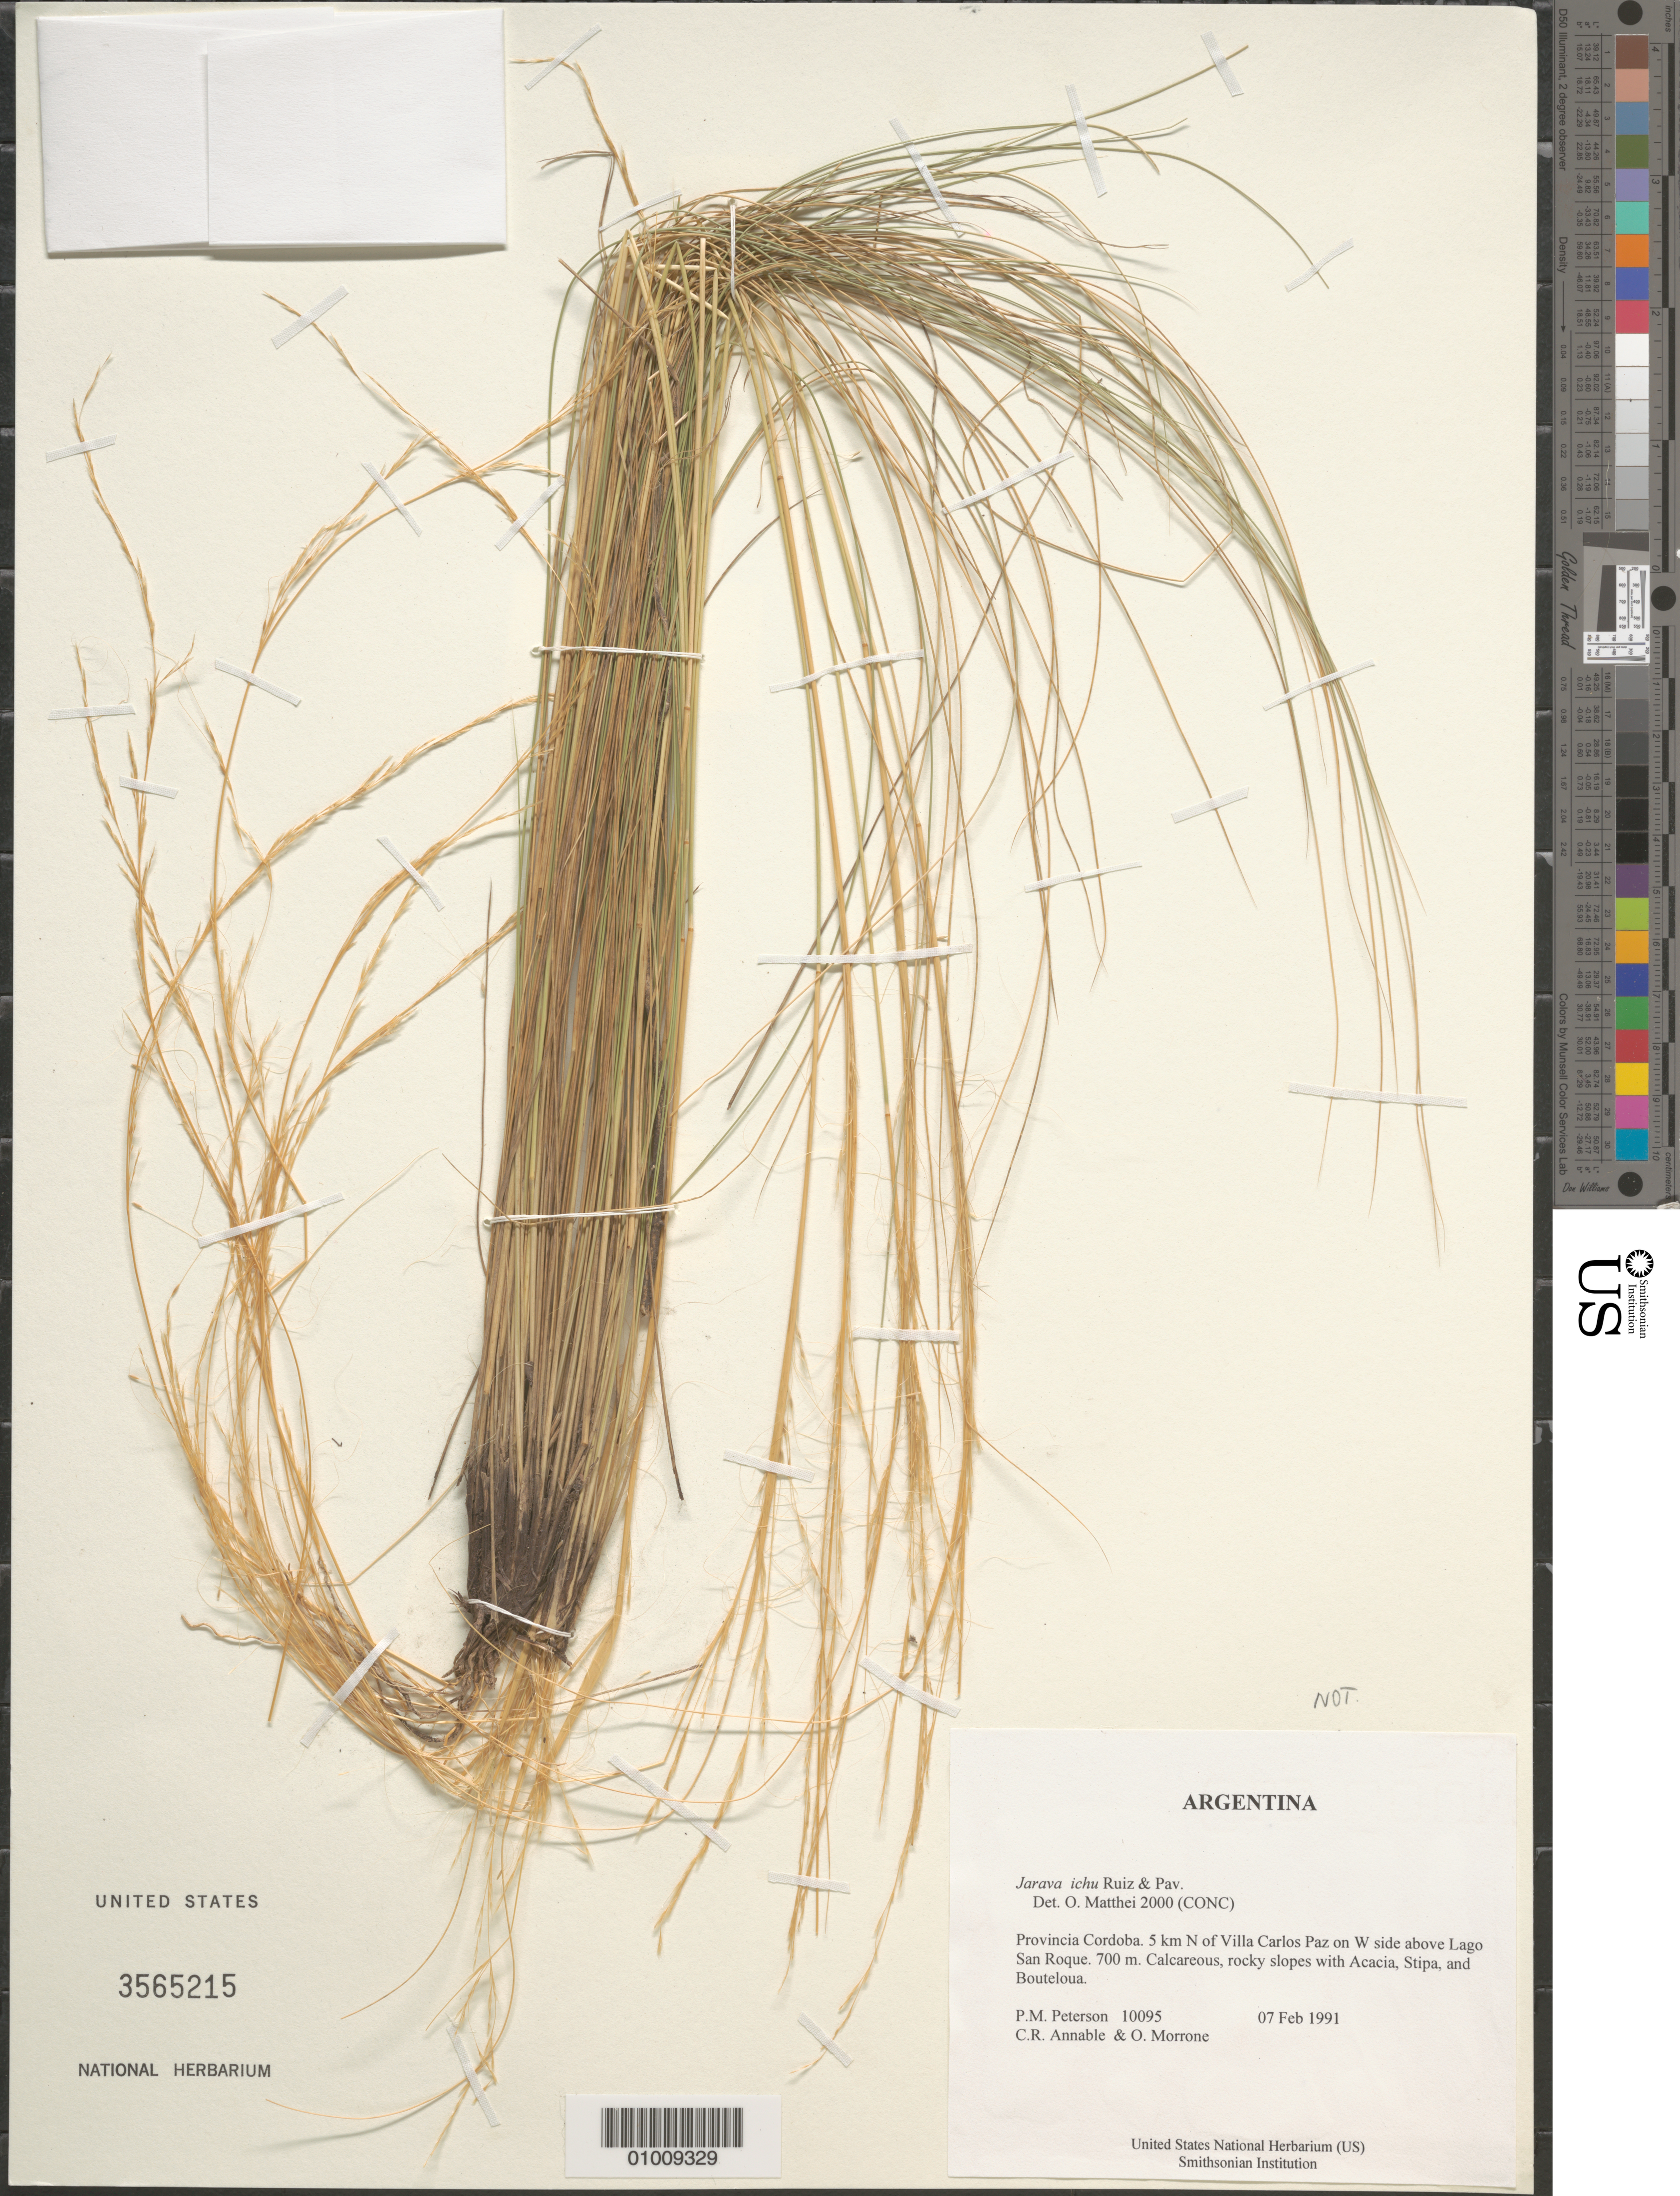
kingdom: Plantae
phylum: Tracheophyta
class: Liliopsida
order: Poales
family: Poaceae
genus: Jarava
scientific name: Jarava ichu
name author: Ruiz & Pav.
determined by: Matthei, O. R.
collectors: P. M. Peterson, C. R. Annable & O. N. Morrone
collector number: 10095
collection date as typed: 07 Feb 1991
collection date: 1991-02-07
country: Argentina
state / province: Córdoba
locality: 5 km N of Villa Carlos Paz on W side above Lago San Roque.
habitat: Calcareous, rocky slopes with Acacia, Stipa, and Bouteloua.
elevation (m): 700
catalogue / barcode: US 3565215